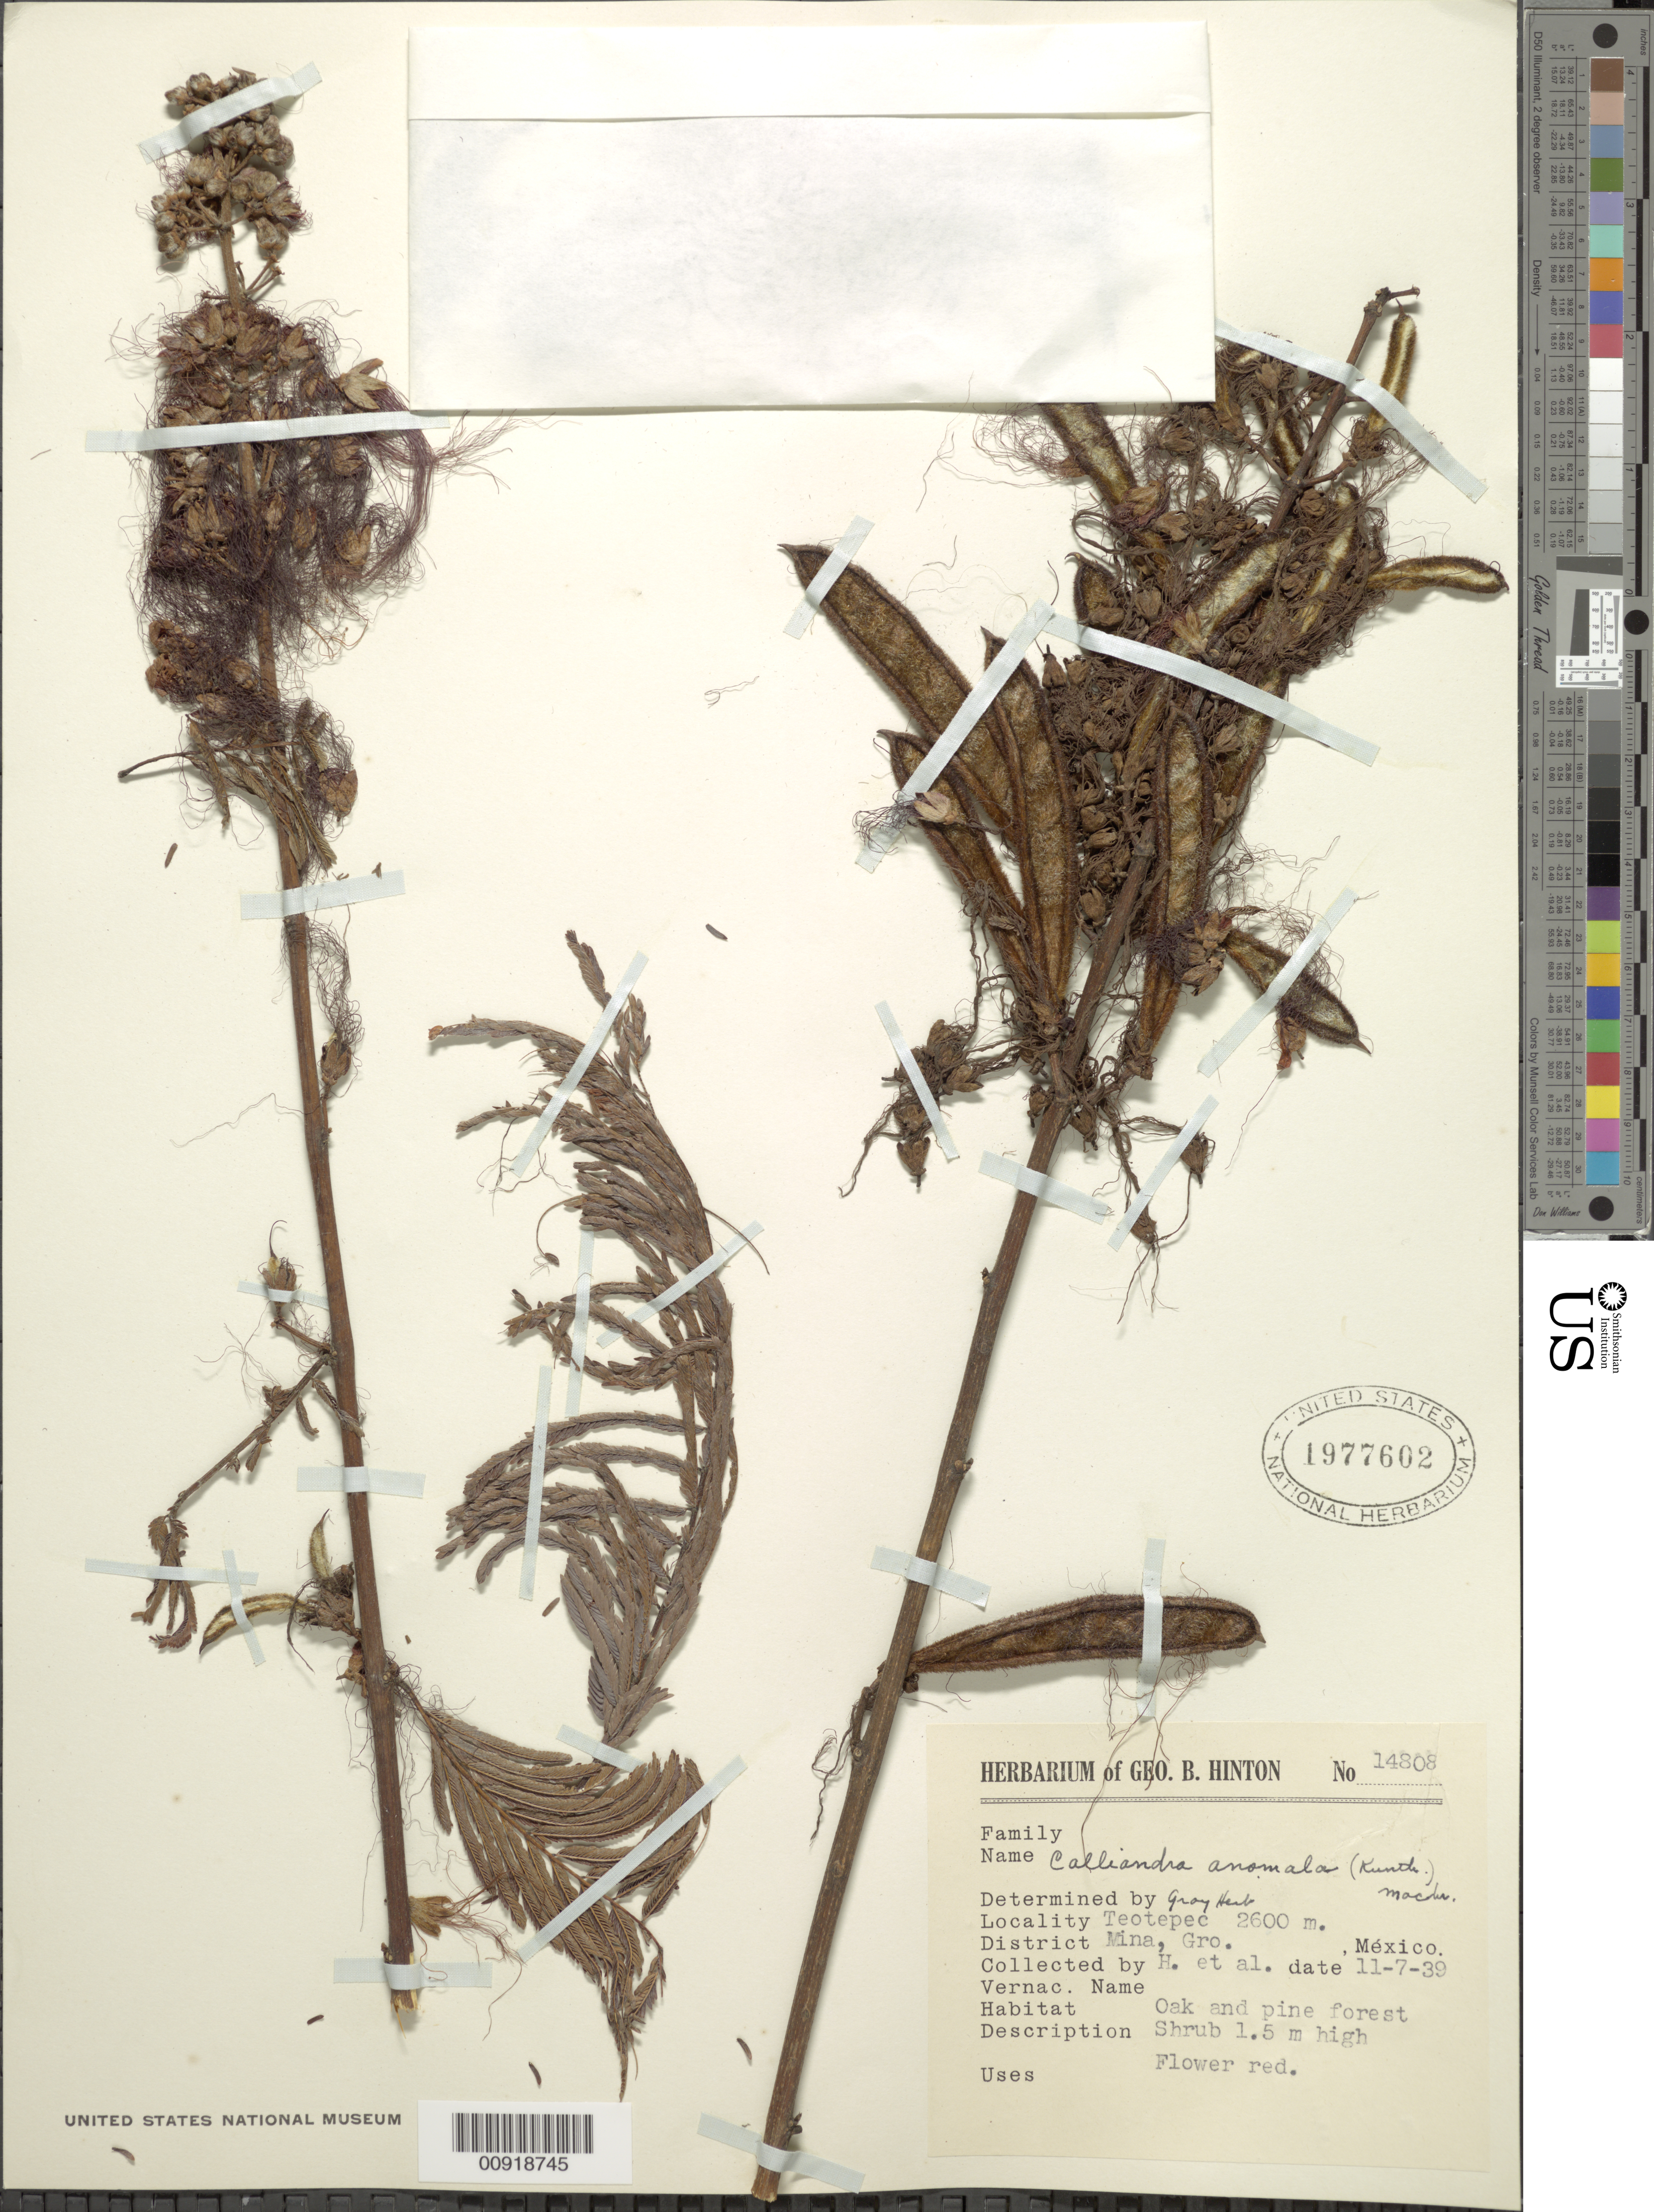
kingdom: Plantae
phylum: Tracheophyta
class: Magnoliopsida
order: Fabales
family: Fabaceae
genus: Calliandra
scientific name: Calliandra anomala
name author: (Kunth) J.F. Macbr.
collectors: G. B. Hinton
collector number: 14808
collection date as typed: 07 Nov 1939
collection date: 1939-11-07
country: Mexico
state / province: Guerrero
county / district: Mina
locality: Teotepec, District Mina, Guerrero.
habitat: Oak and pine forest.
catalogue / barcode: US 1977602